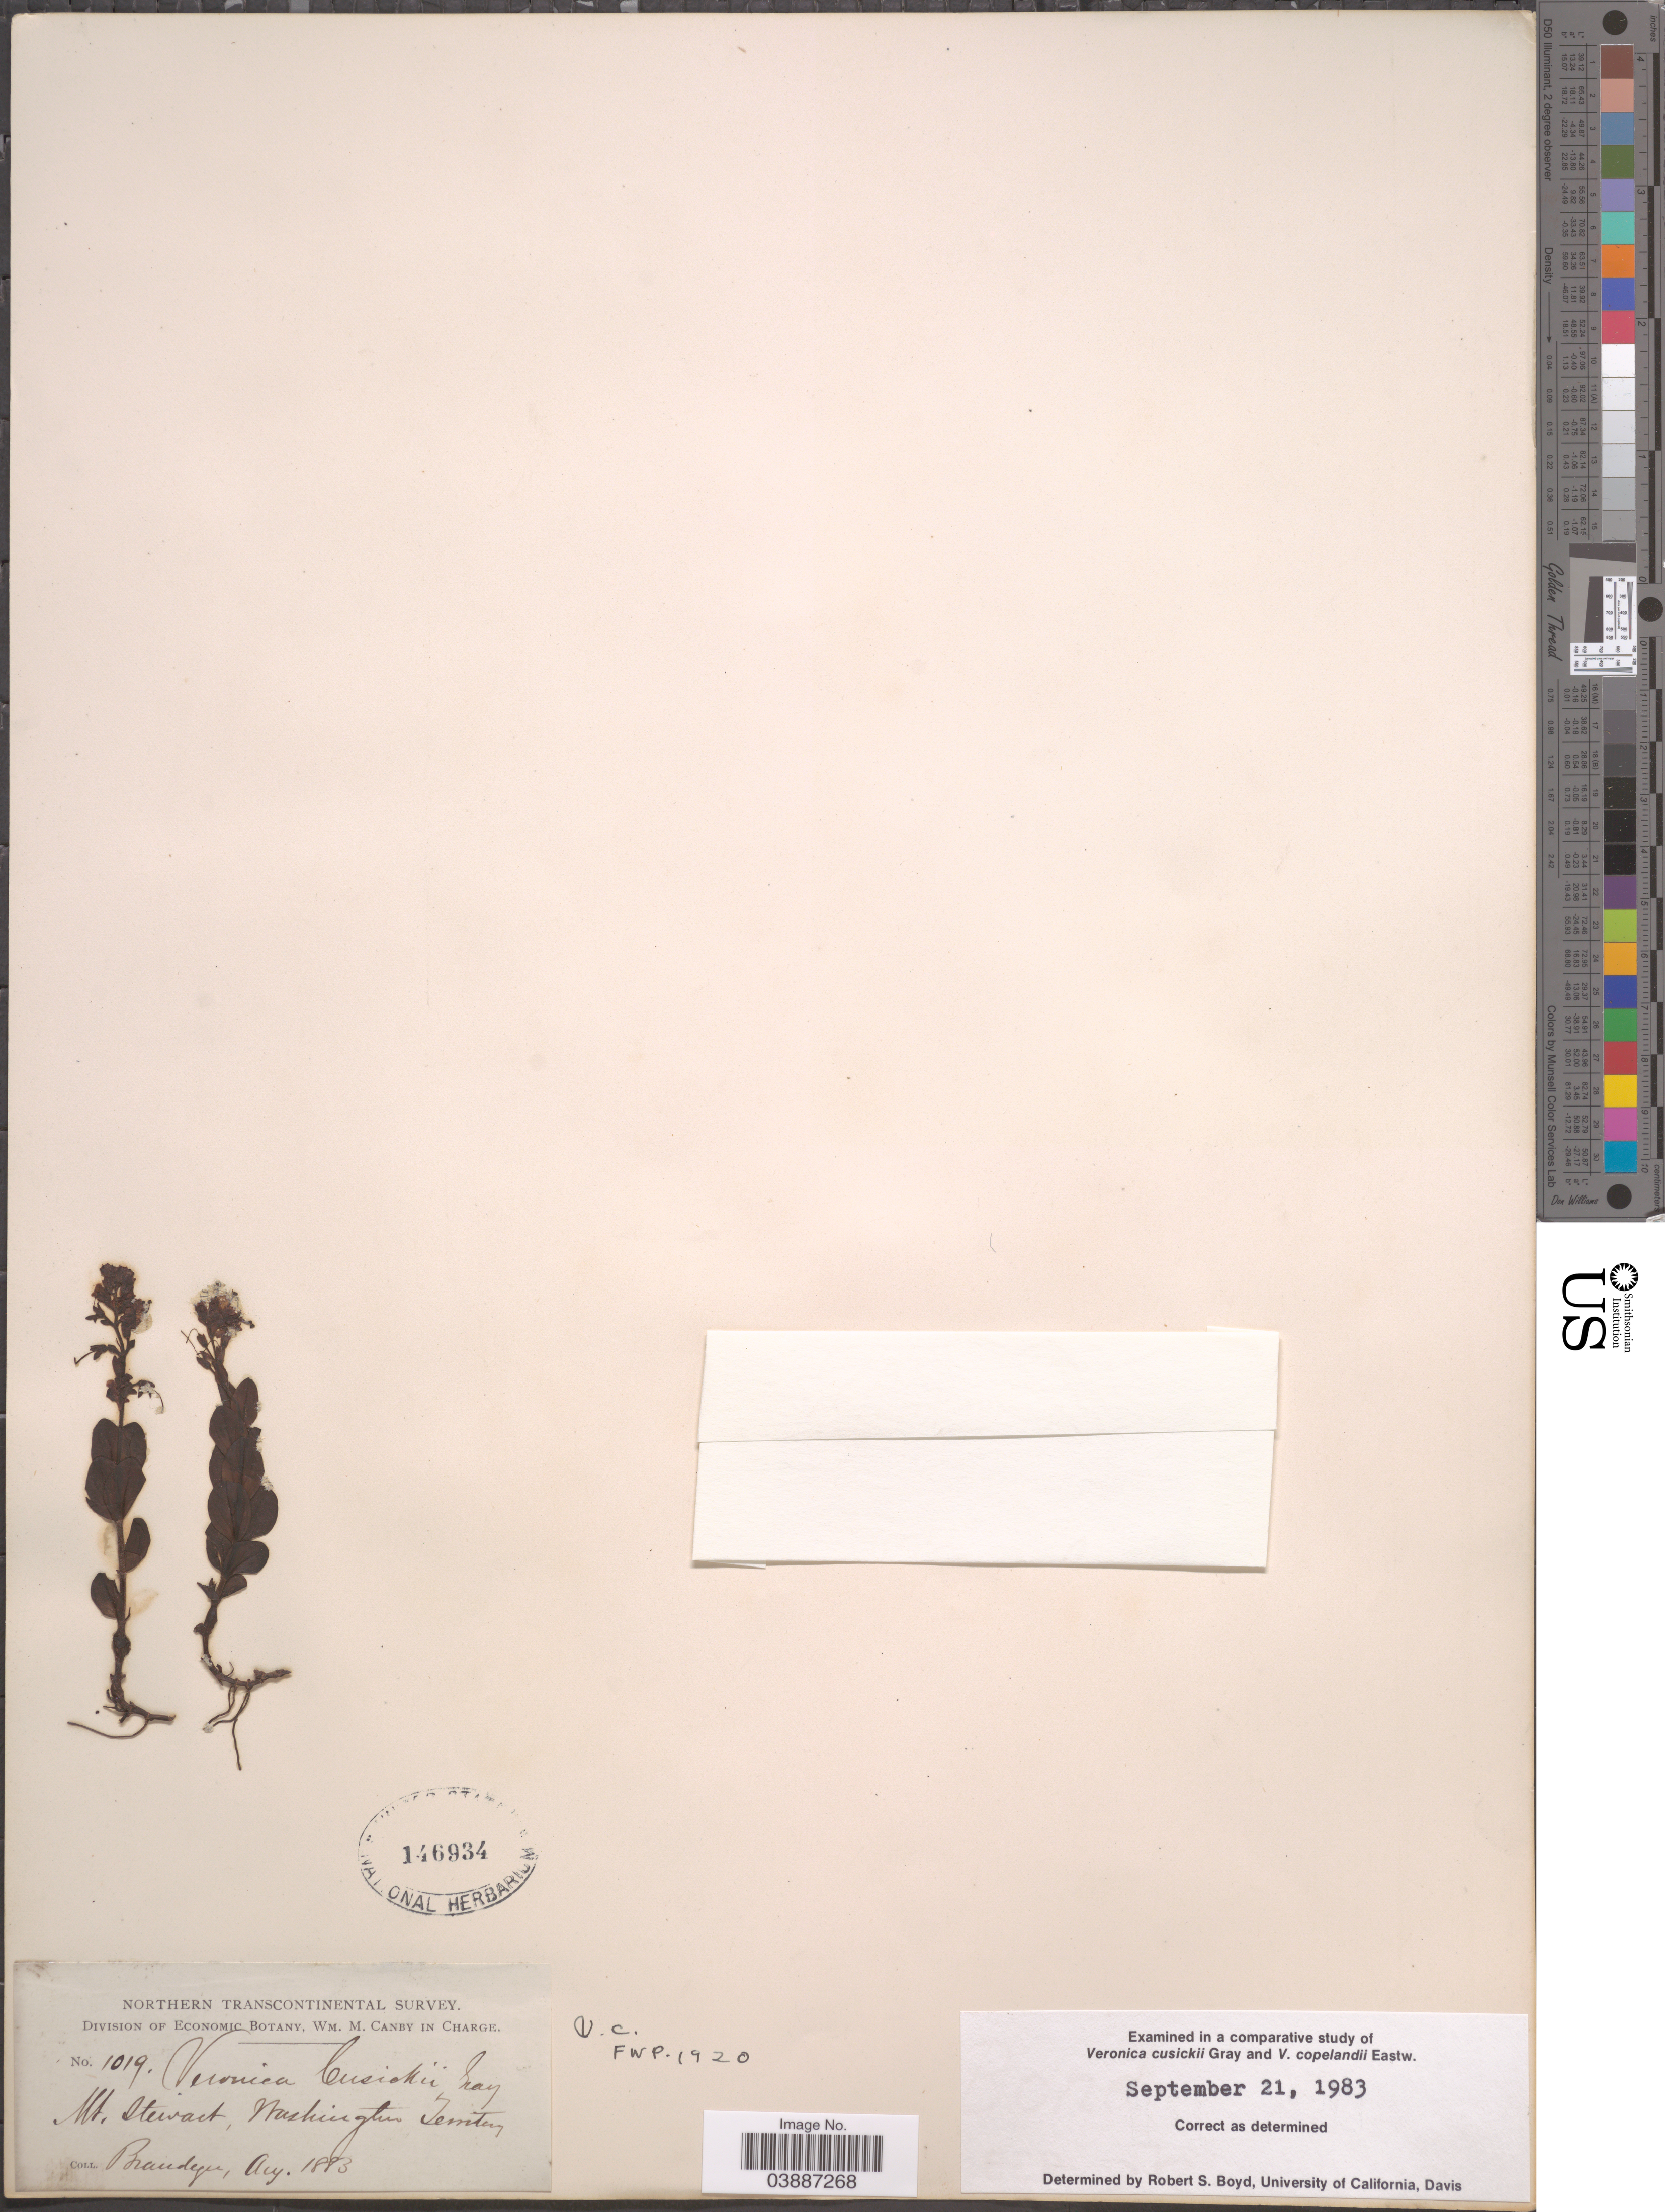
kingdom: Plantae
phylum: Tracheophyta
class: Magnoliopsida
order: Lamiales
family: Plantaginaceae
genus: Veronica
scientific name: Veronica cusickii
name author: A. Gray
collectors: -- Brandegee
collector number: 1019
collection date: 1883-08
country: United States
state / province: Washington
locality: Mt. Stewart, Washington Territory.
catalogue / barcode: US 146934